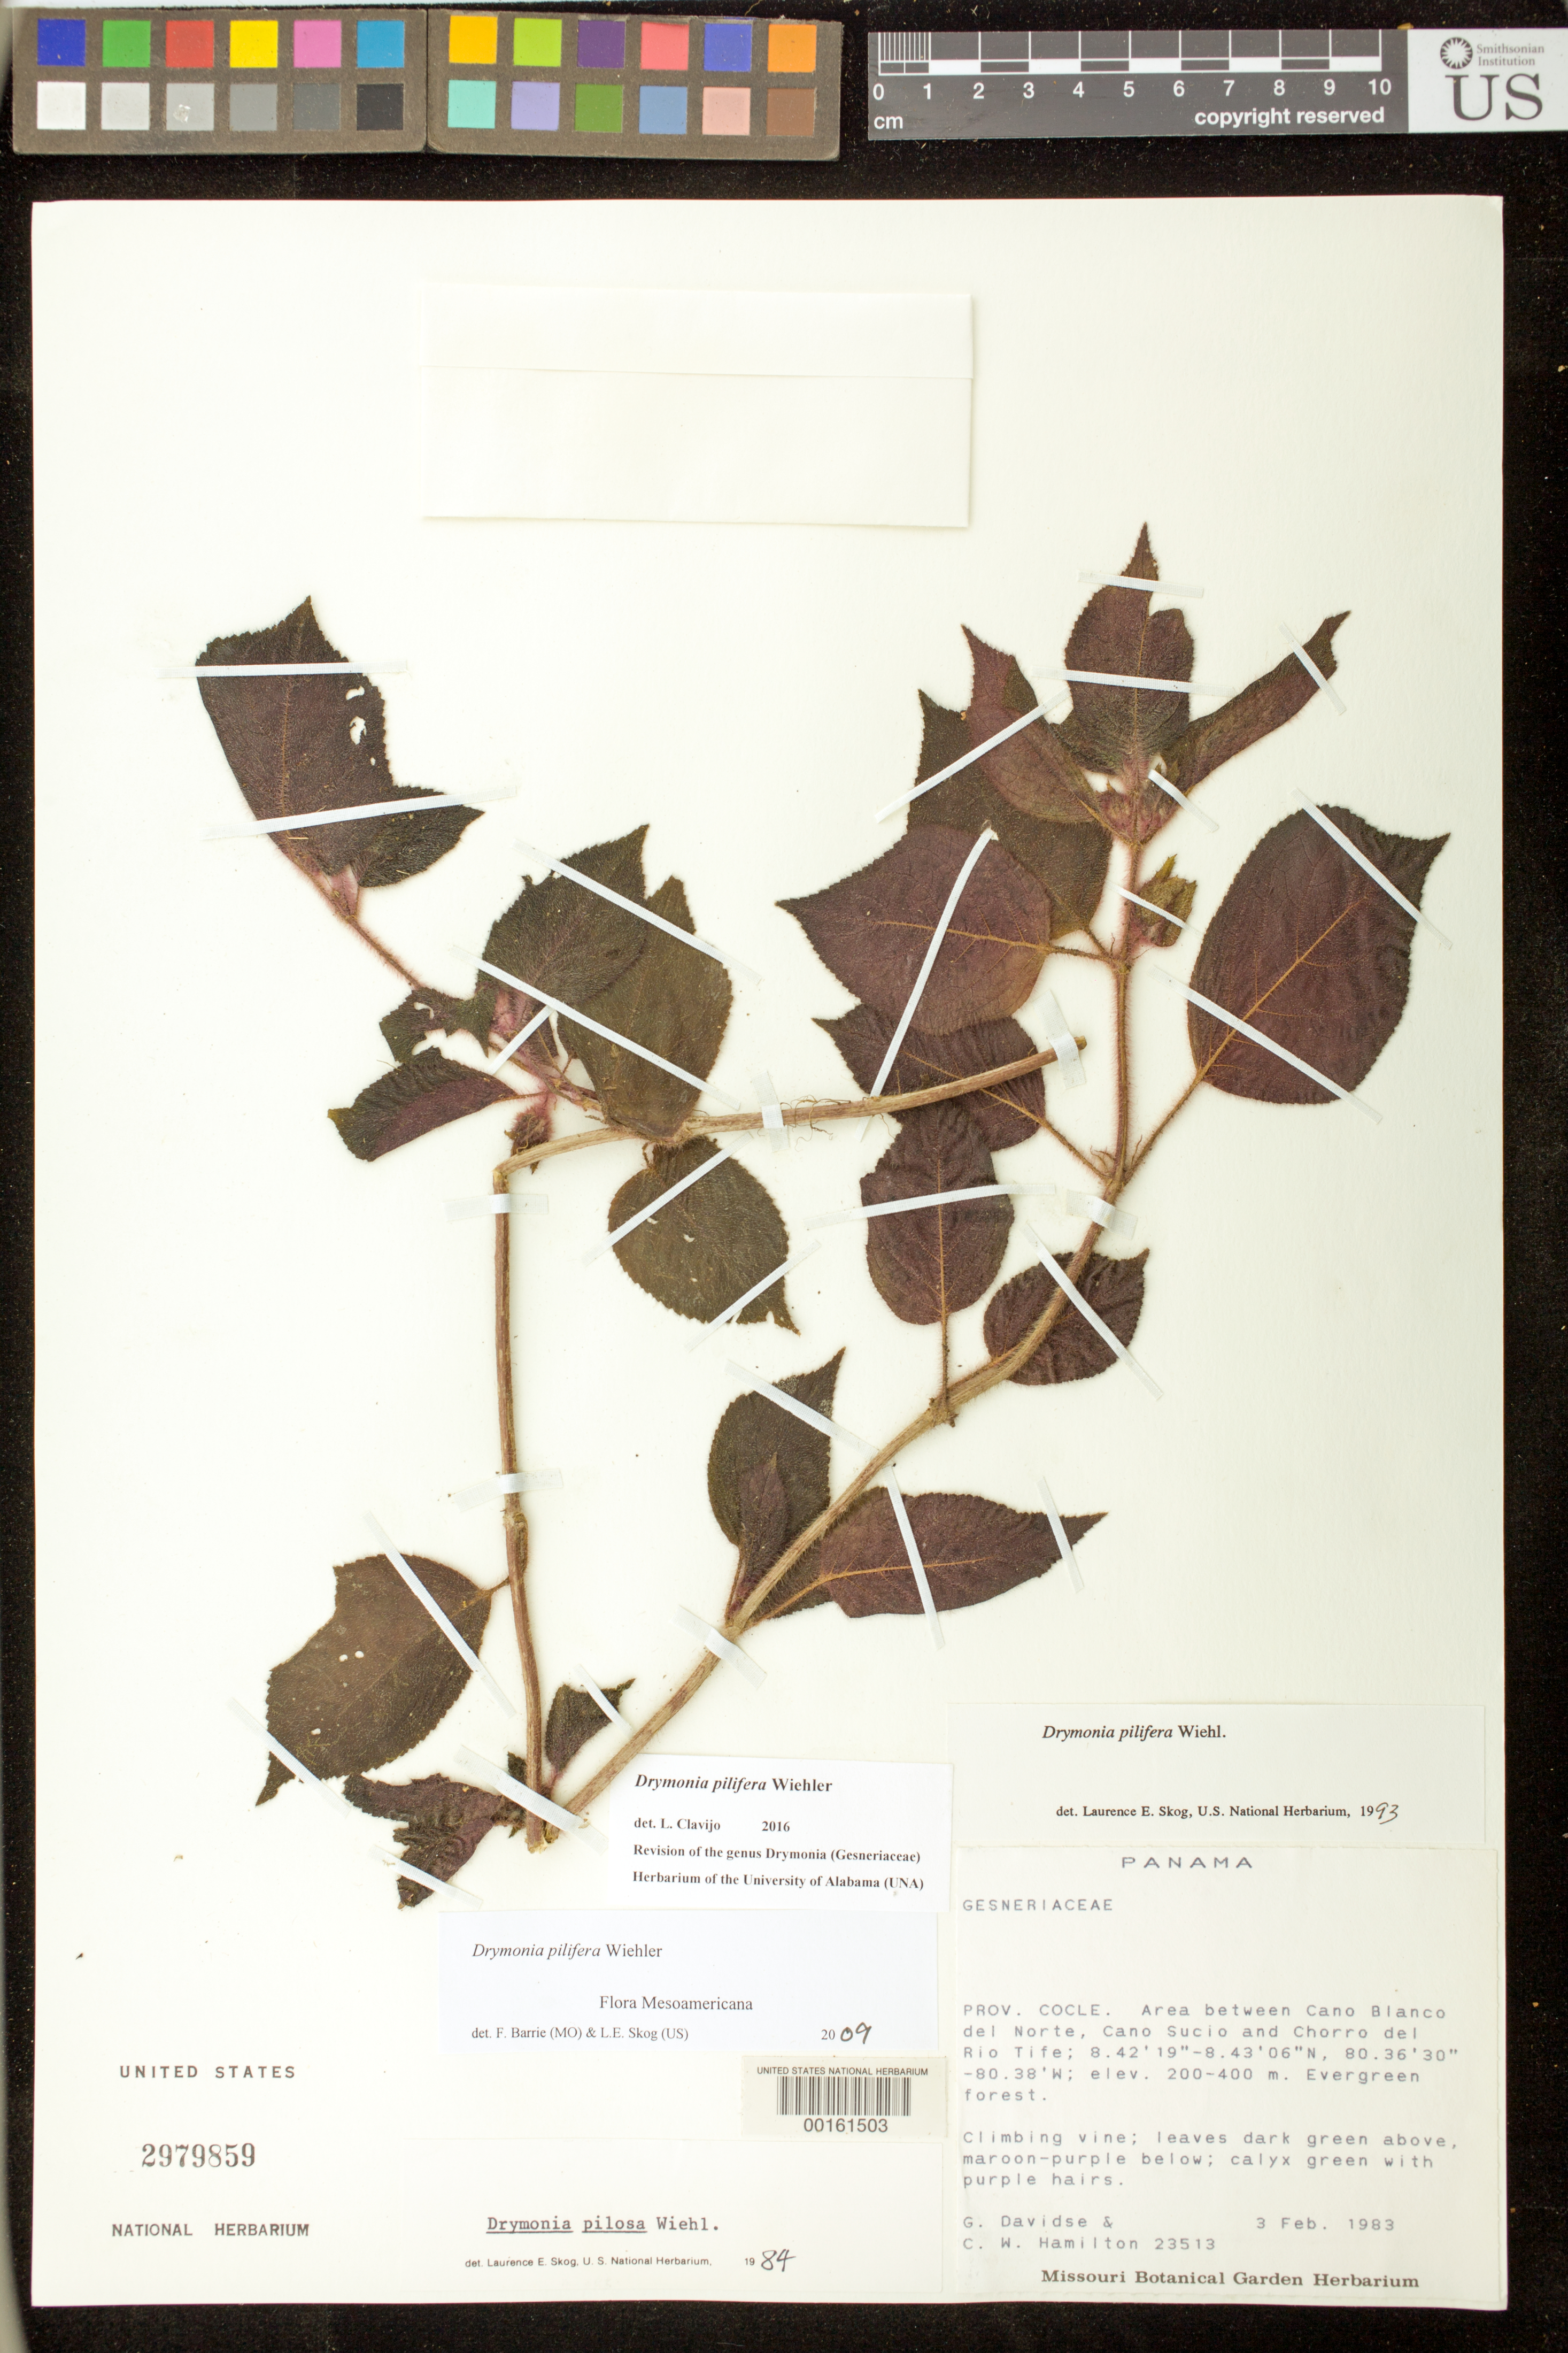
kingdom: Plantae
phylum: Tracheophyta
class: Magnoliopsida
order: Lamiales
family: Gesneriaceae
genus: Drymonia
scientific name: Drymonia pilifera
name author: Wiehler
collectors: G. Davidse & C. W. Hamilton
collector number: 23513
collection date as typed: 03 Feb 1983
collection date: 1983-02-03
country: Panama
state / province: Coclé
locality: Area between Cano Blanco del Norte, Cano Sucio and Chorro del Rio Tife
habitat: Evergreen forest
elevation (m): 200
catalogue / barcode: US 2979859